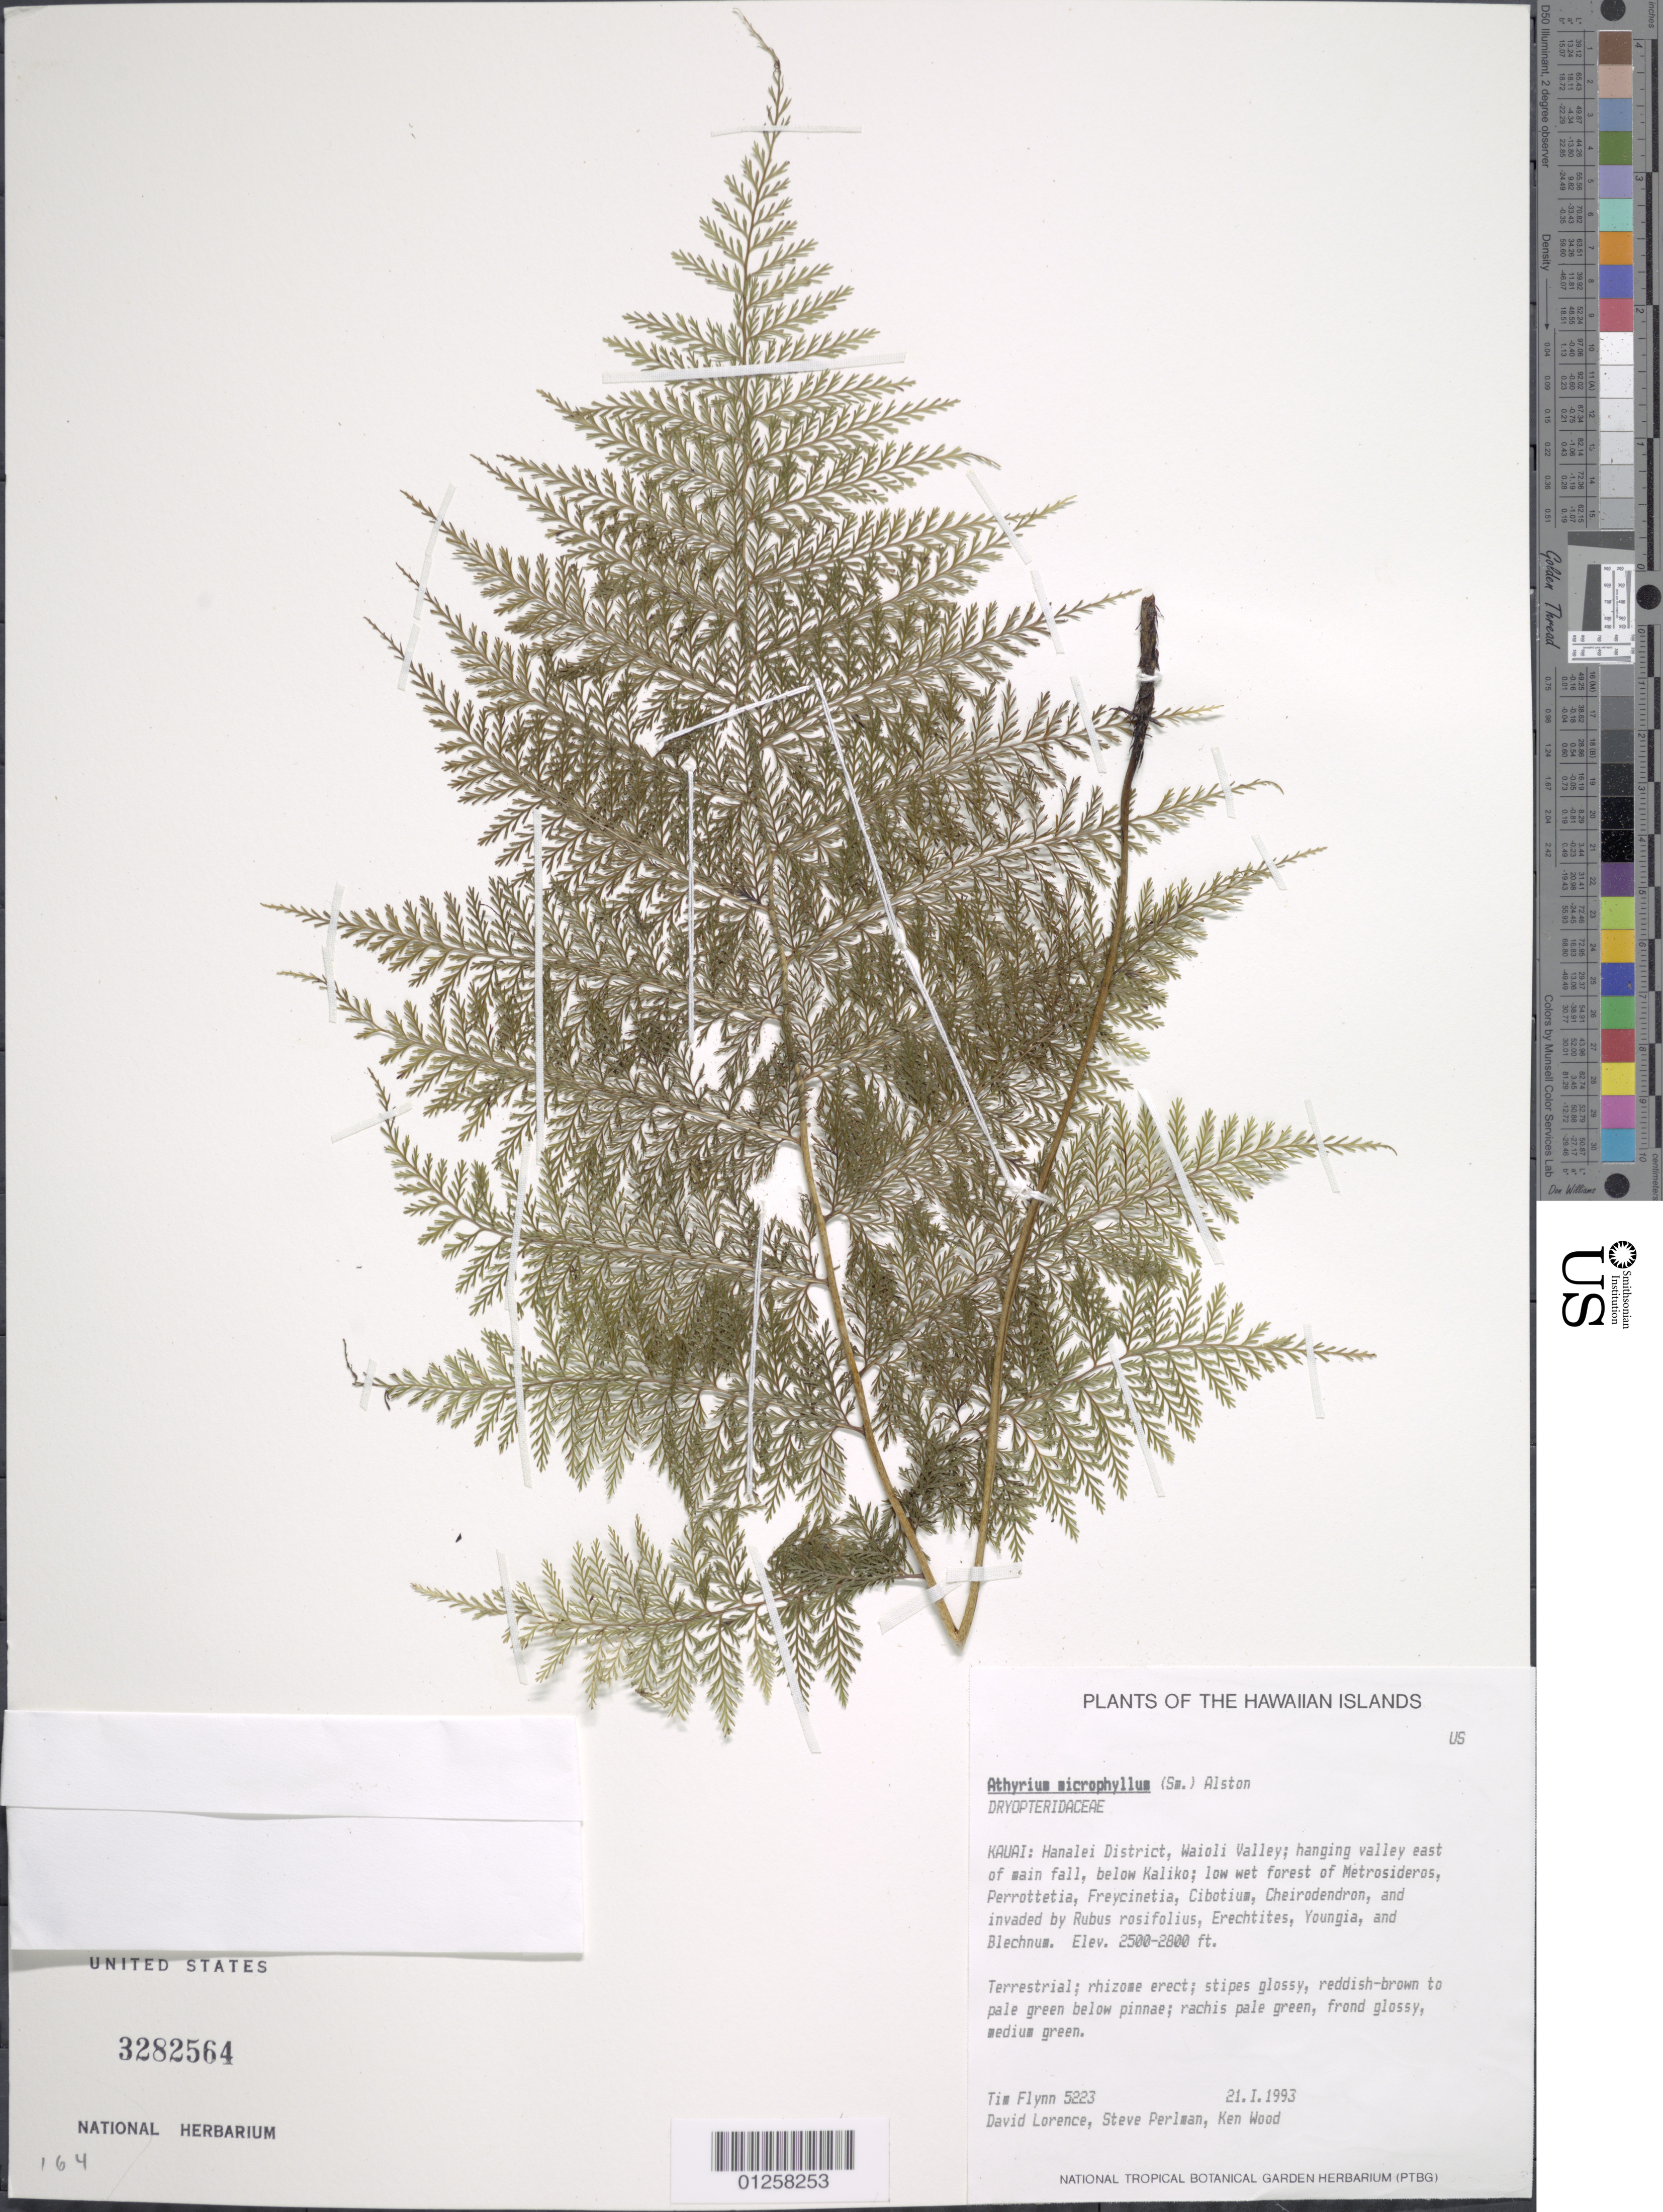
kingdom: Plantae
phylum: Tracheophyta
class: Polypodiopsida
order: Polypodiales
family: Athyriaceae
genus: Athyrium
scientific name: Athyrium microphyllum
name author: (Sm.) Alston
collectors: T. W. Flynn, D. Lorence, S. P. Perlman & K. Wood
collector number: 5223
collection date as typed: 21 Jan 1993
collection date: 1993-01-21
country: United States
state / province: Hawaii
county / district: Kauai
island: Kaua'i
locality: Hanalei Dist, Waioli Valley, hanging valley E of main ball & below Kaliko.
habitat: Lowland wet forest.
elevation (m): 762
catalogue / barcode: US 3282564